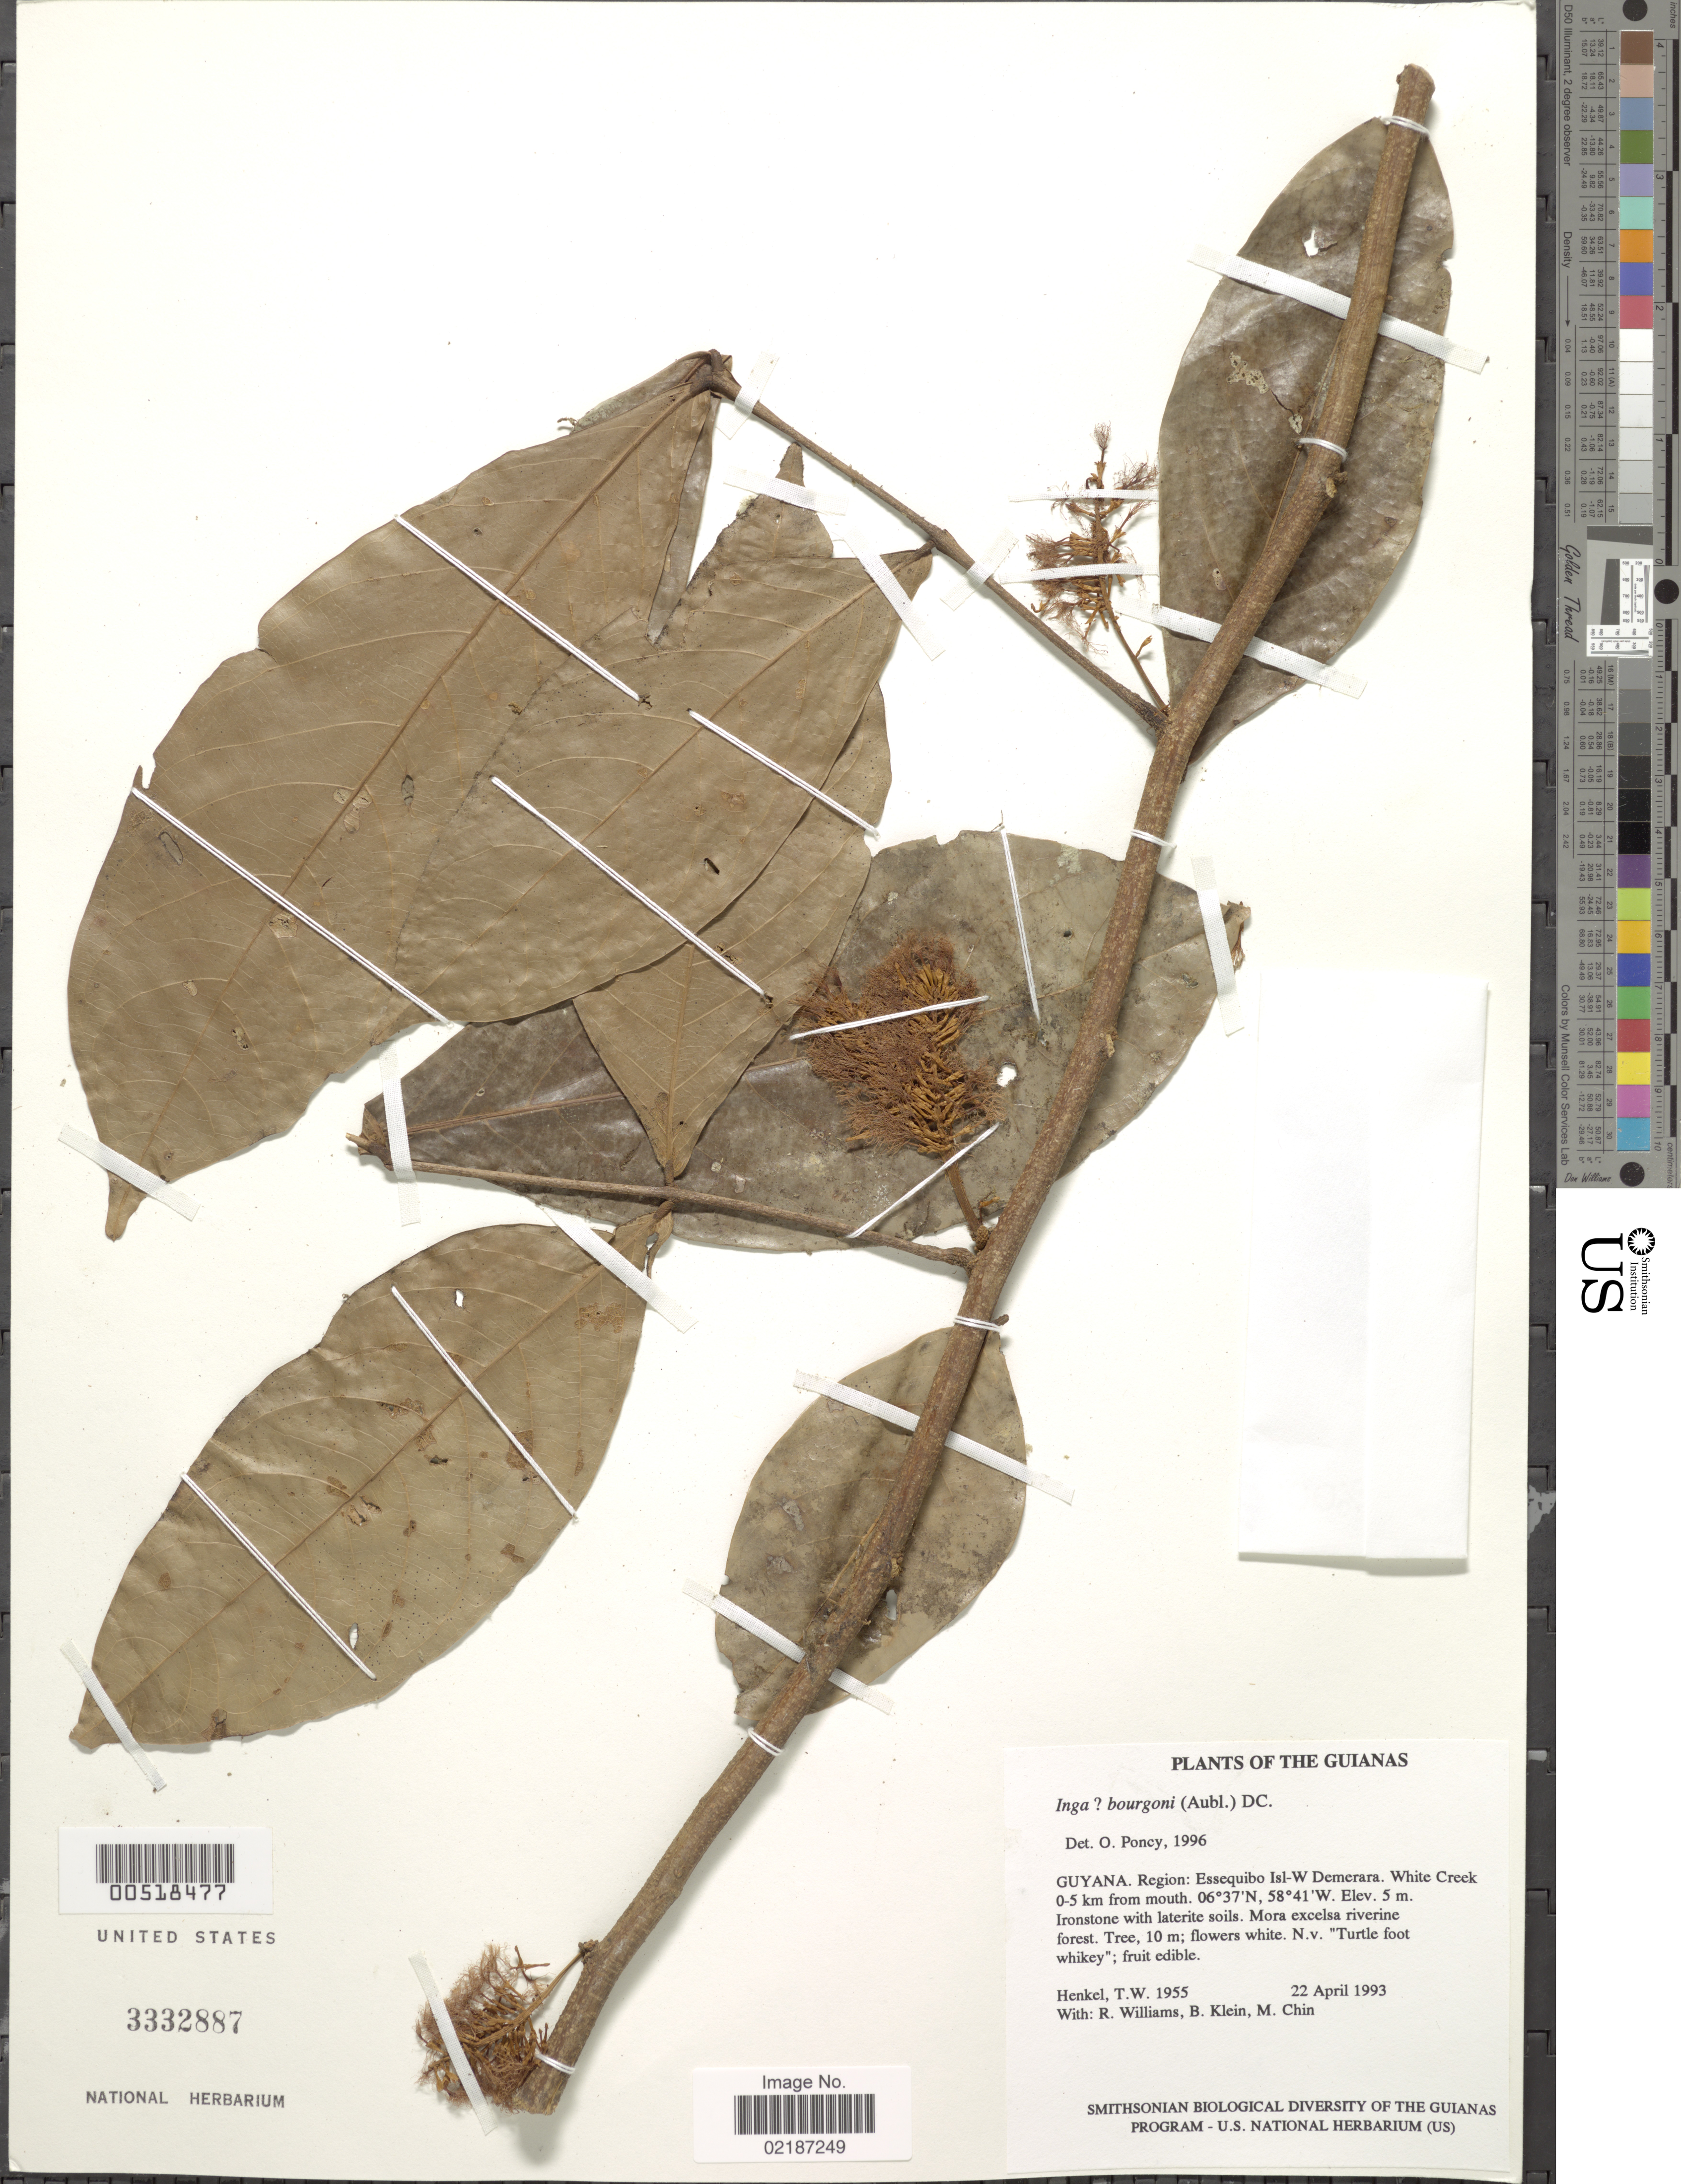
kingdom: Plantae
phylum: Tracheophyta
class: Magnoliopsida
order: Fabales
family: Fabaceae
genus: Inga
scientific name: Inga bourgoni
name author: (Aubl.) DC.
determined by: Poncy, O.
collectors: T. Henkel, R. Williams, B. Klein & M. Chin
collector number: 1955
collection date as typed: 22 April 1993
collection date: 1993-04-22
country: Guyana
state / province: Essequibo Isl-W. Demerara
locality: White Creek 0-5 km from mouth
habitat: Ironstone with laterite soils. Mora excelsa riverine forest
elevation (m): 5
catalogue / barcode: US 3332887